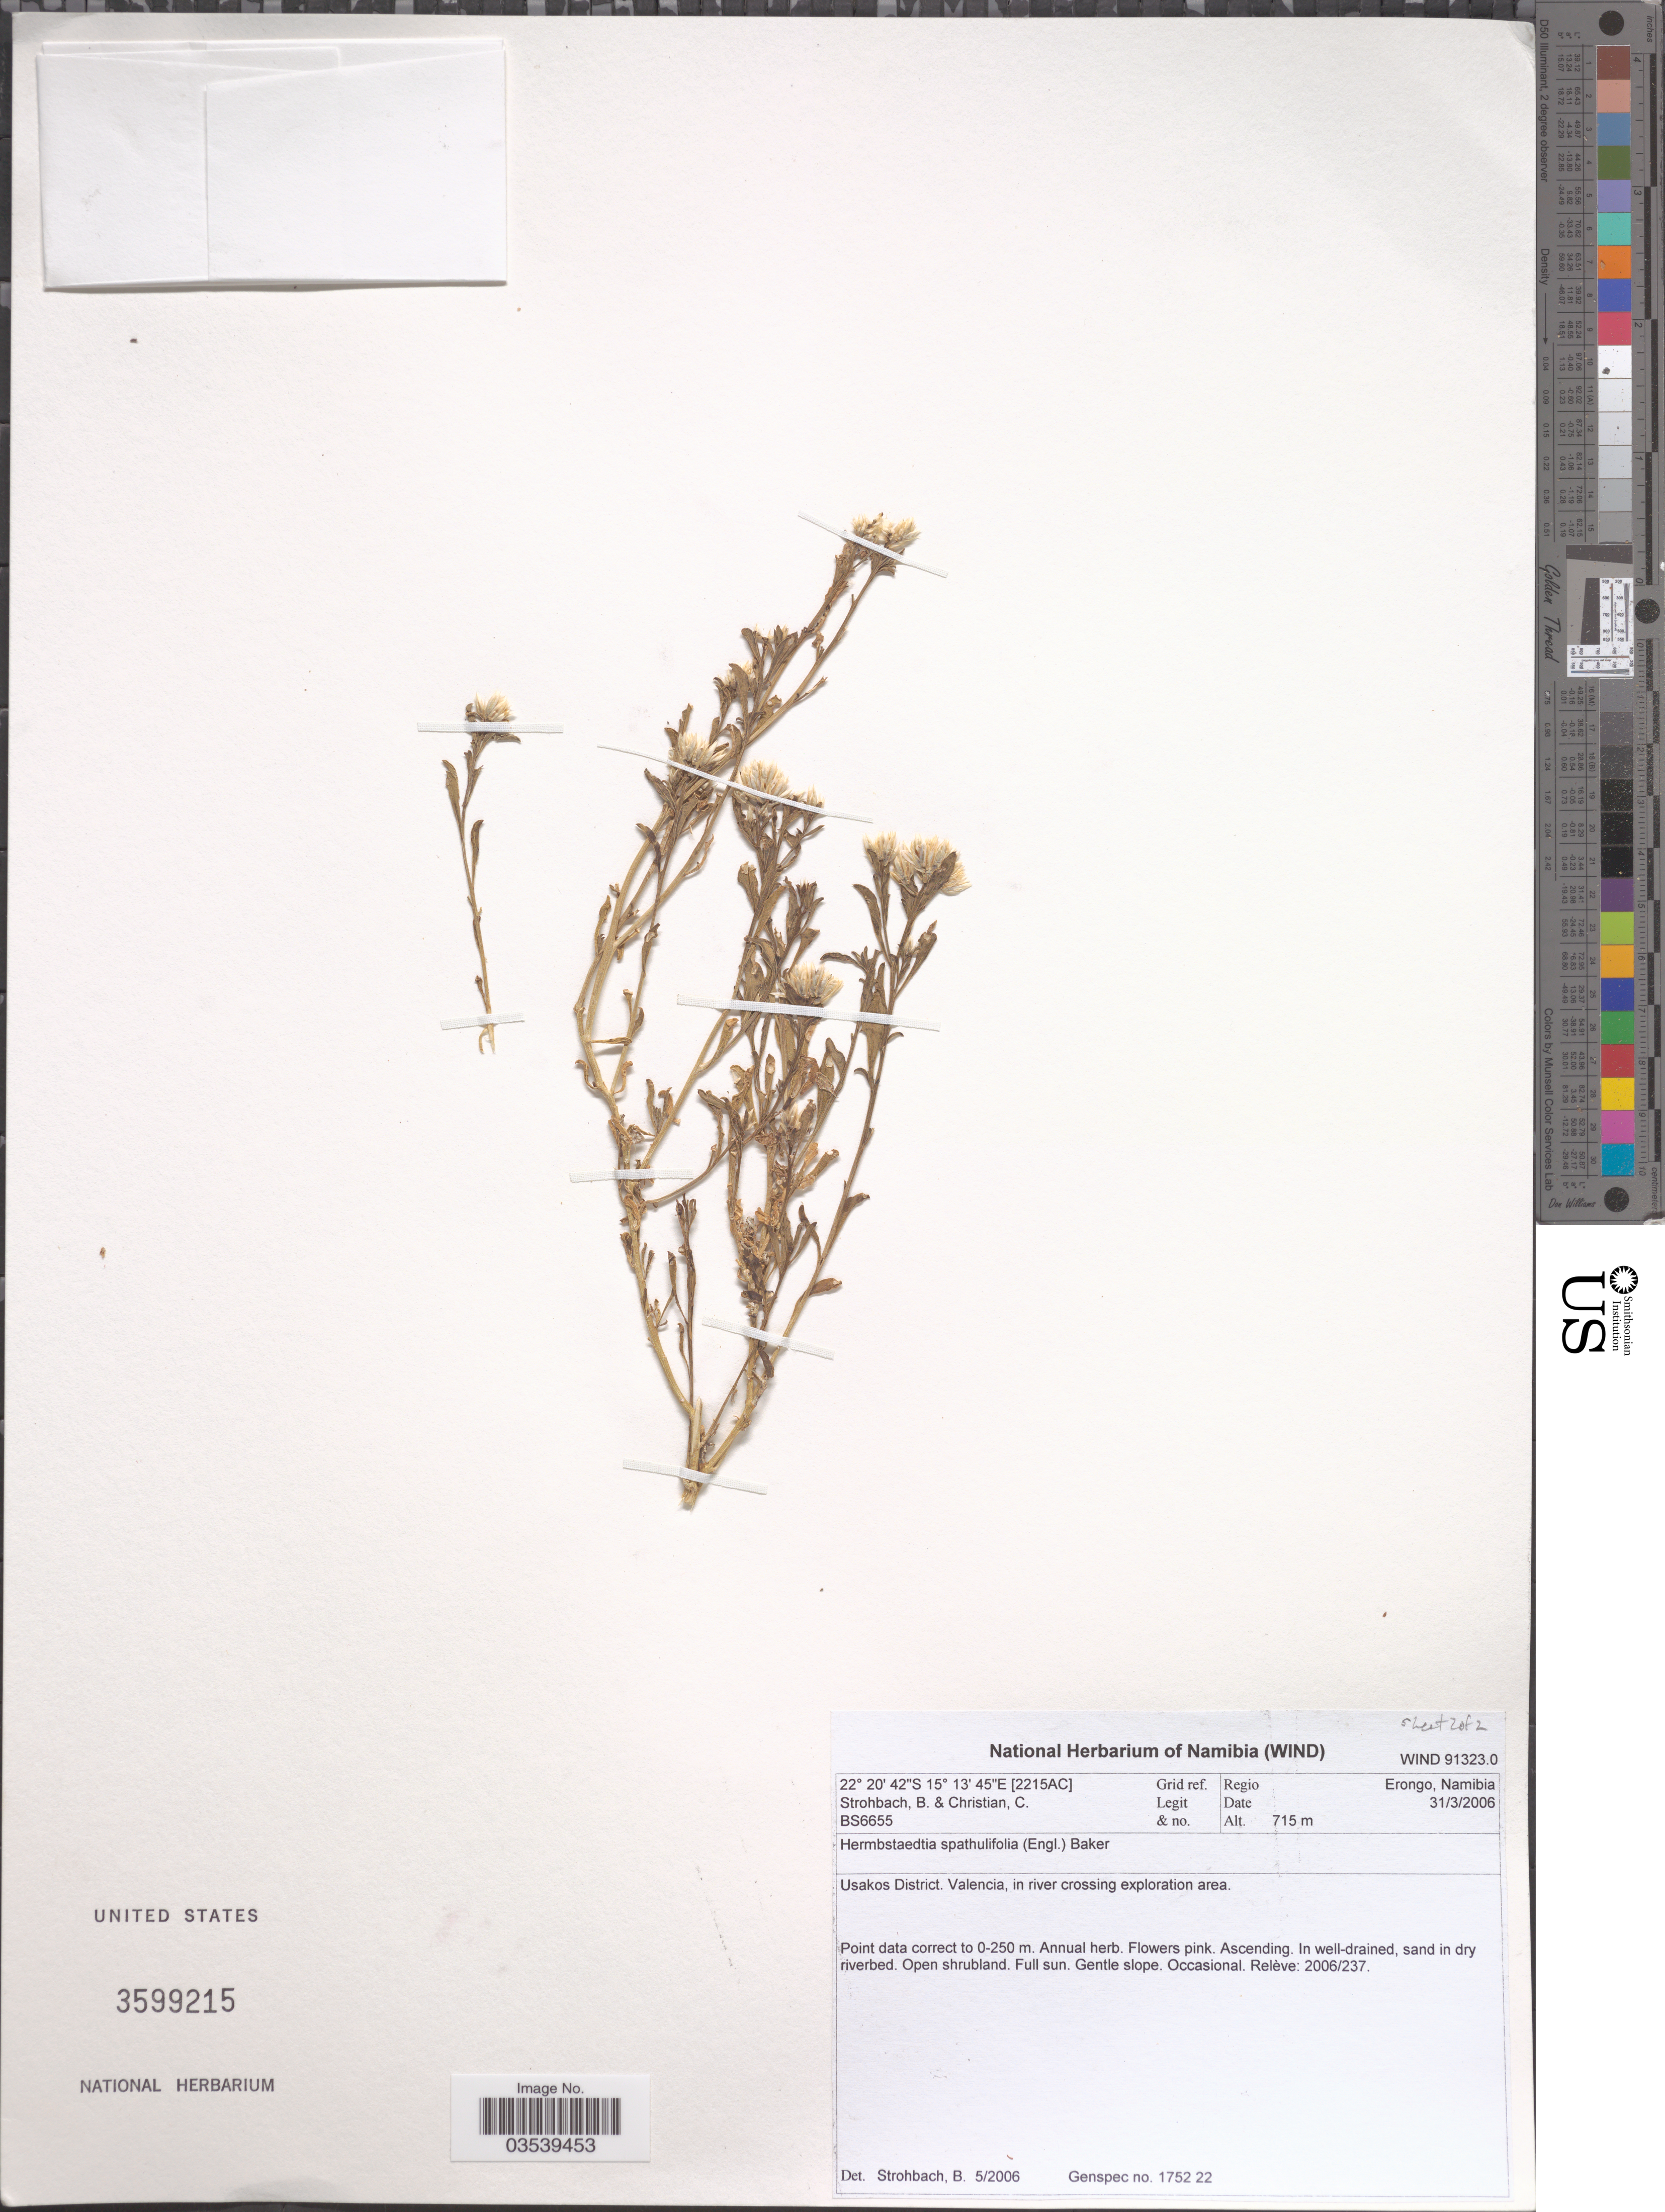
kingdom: Plantae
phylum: Tracheophyta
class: Magnoliopsida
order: Caryophyllales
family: Amaranthaceae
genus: Hermbstaedtia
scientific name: Hermbstaedtia spathulifolia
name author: Baker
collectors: B. Strohbach & C. Christian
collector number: BS6655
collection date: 2006-03-31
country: Namibia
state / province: Erongo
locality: Grid ref. [2215AC]. Usakos District. Valencia, in river crossing exploration area.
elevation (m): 715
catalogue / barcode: US 3599215